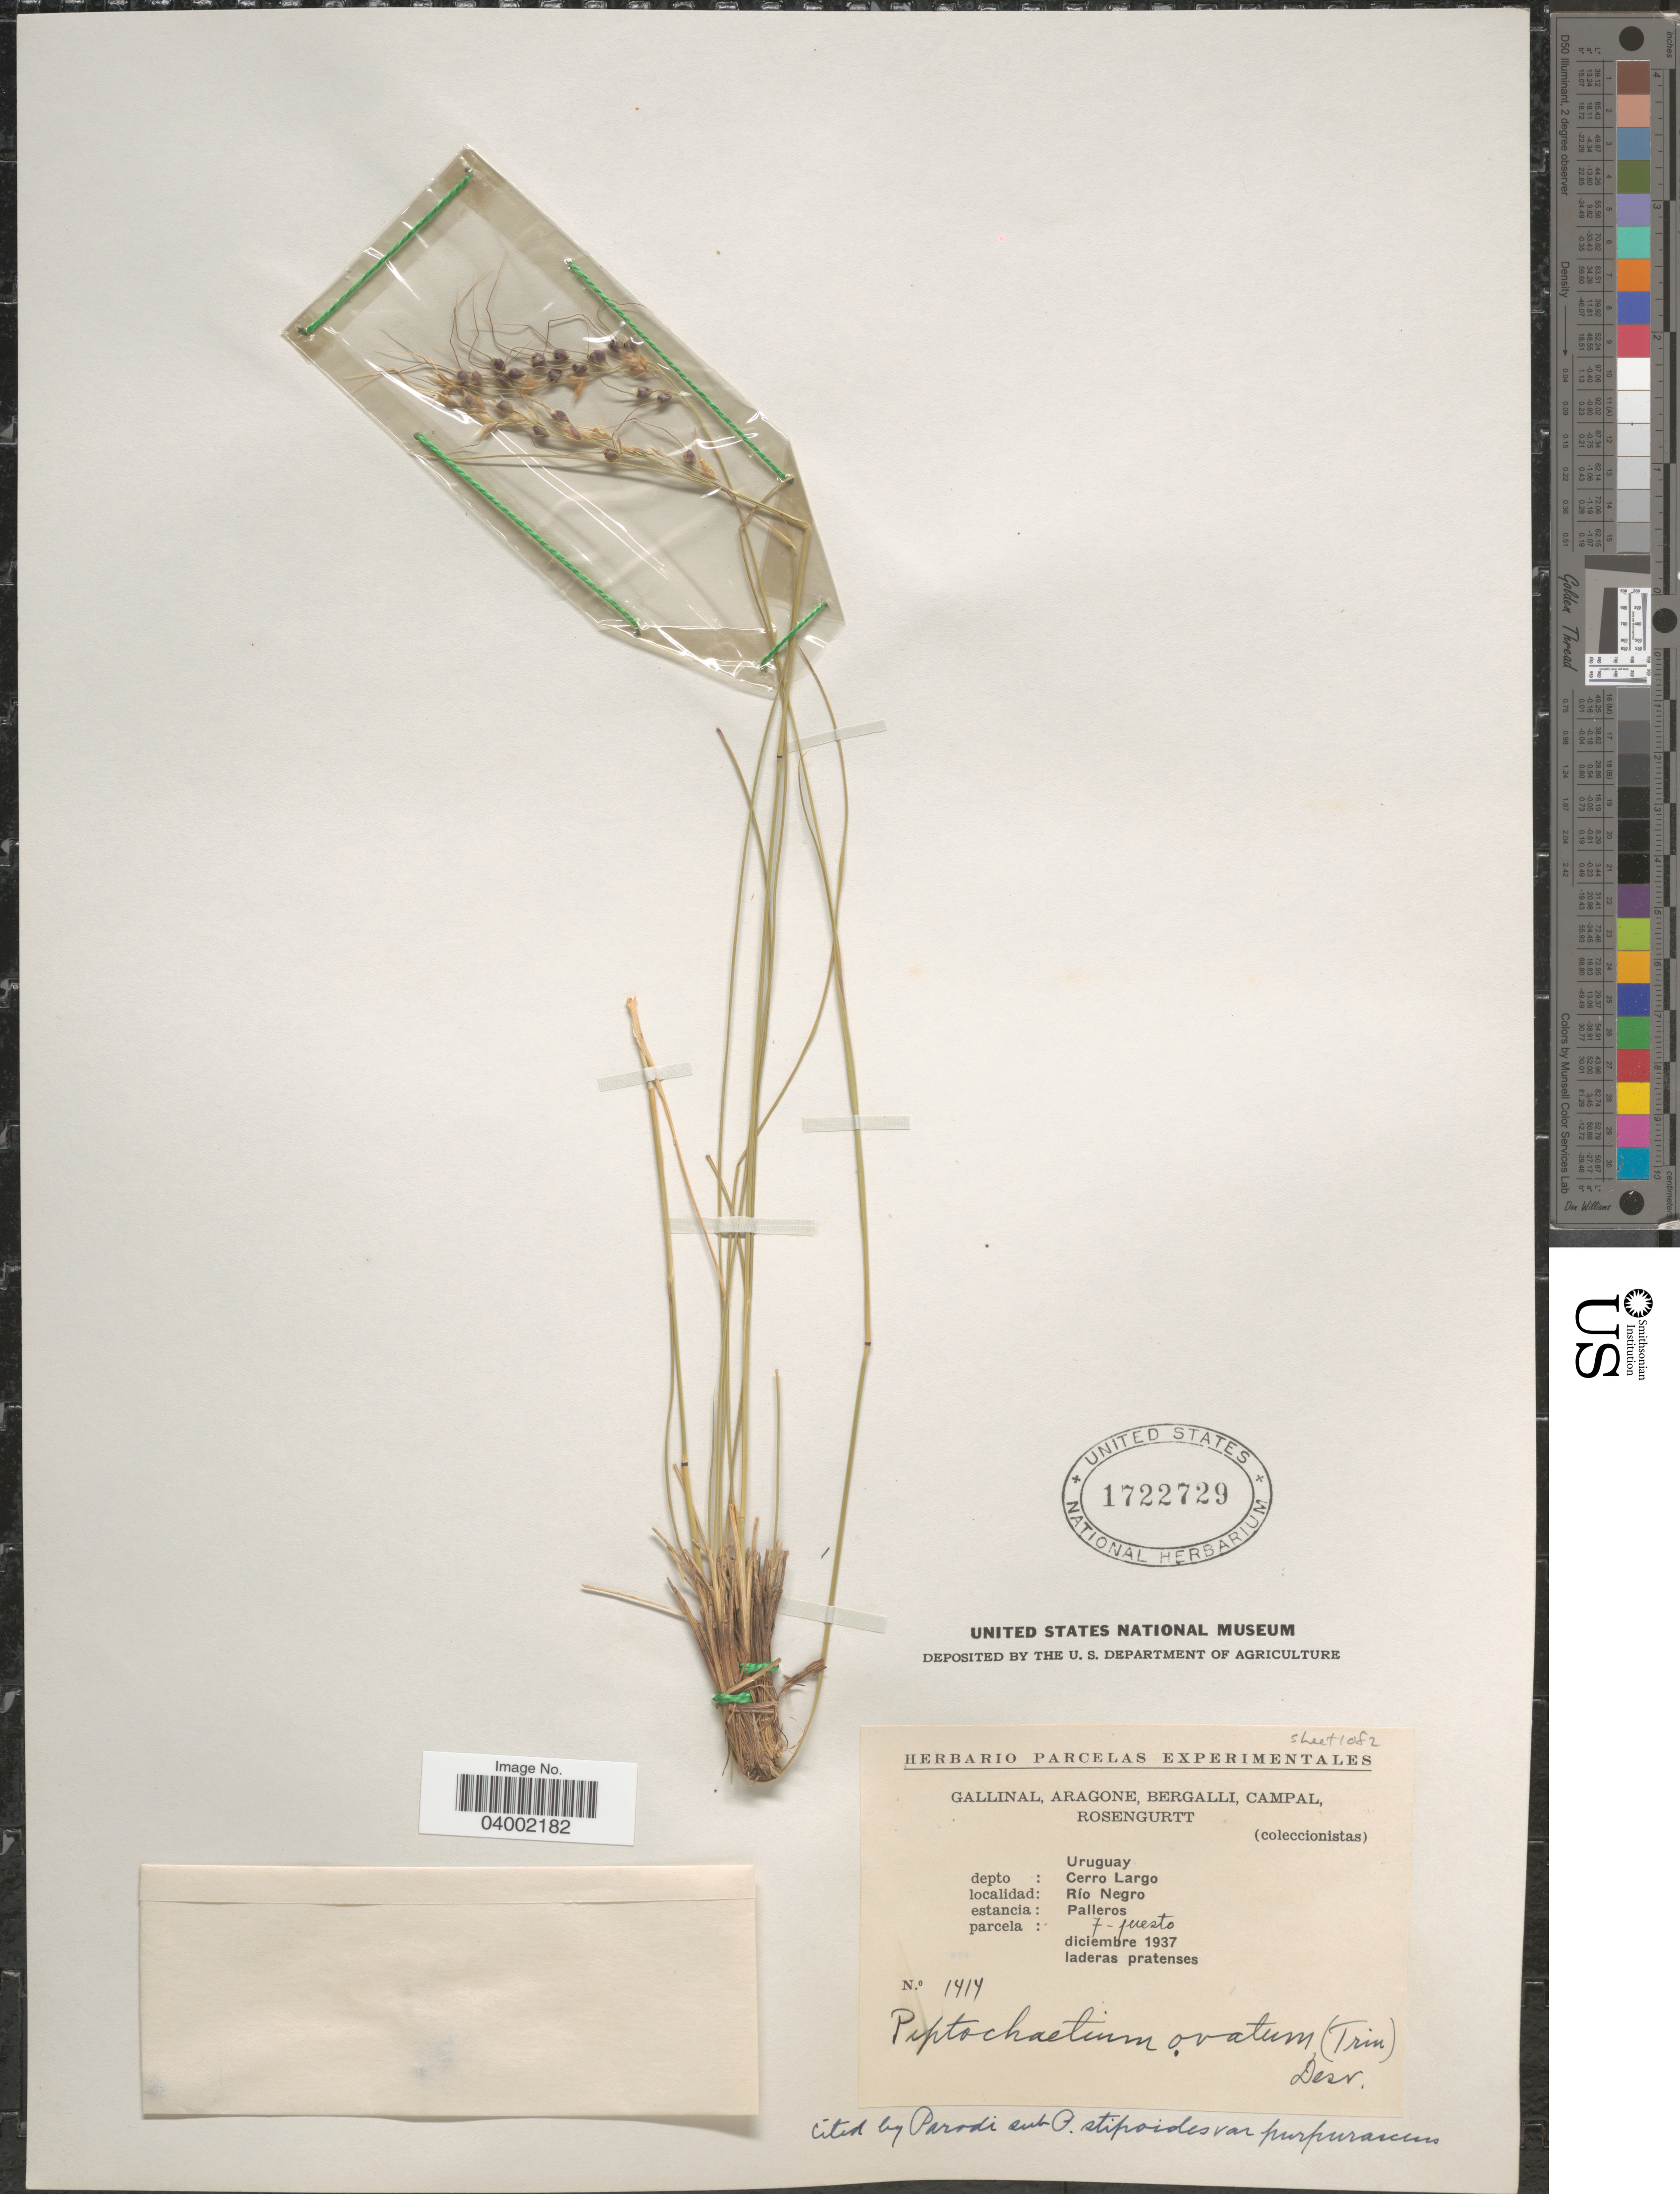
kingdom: Plantae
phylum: Tracheophyta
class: Liliopsida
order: Poales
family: Poaceae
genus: Piptochaetium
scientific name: Piptochaetium stipoides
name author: (Trin. & Rupr.) Hack. & Arechav.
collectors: -. Gallinal, -- Aragone, -- Bergalli, -- Campal & Rosengurtt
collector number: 1414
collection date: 1937-12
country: Uruguay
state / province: Cerro Largo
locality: Depto: Cerro Largo. Río Negro. Estancia: Palleros. Parcela: 7-puesto.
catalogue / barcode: US 1722729